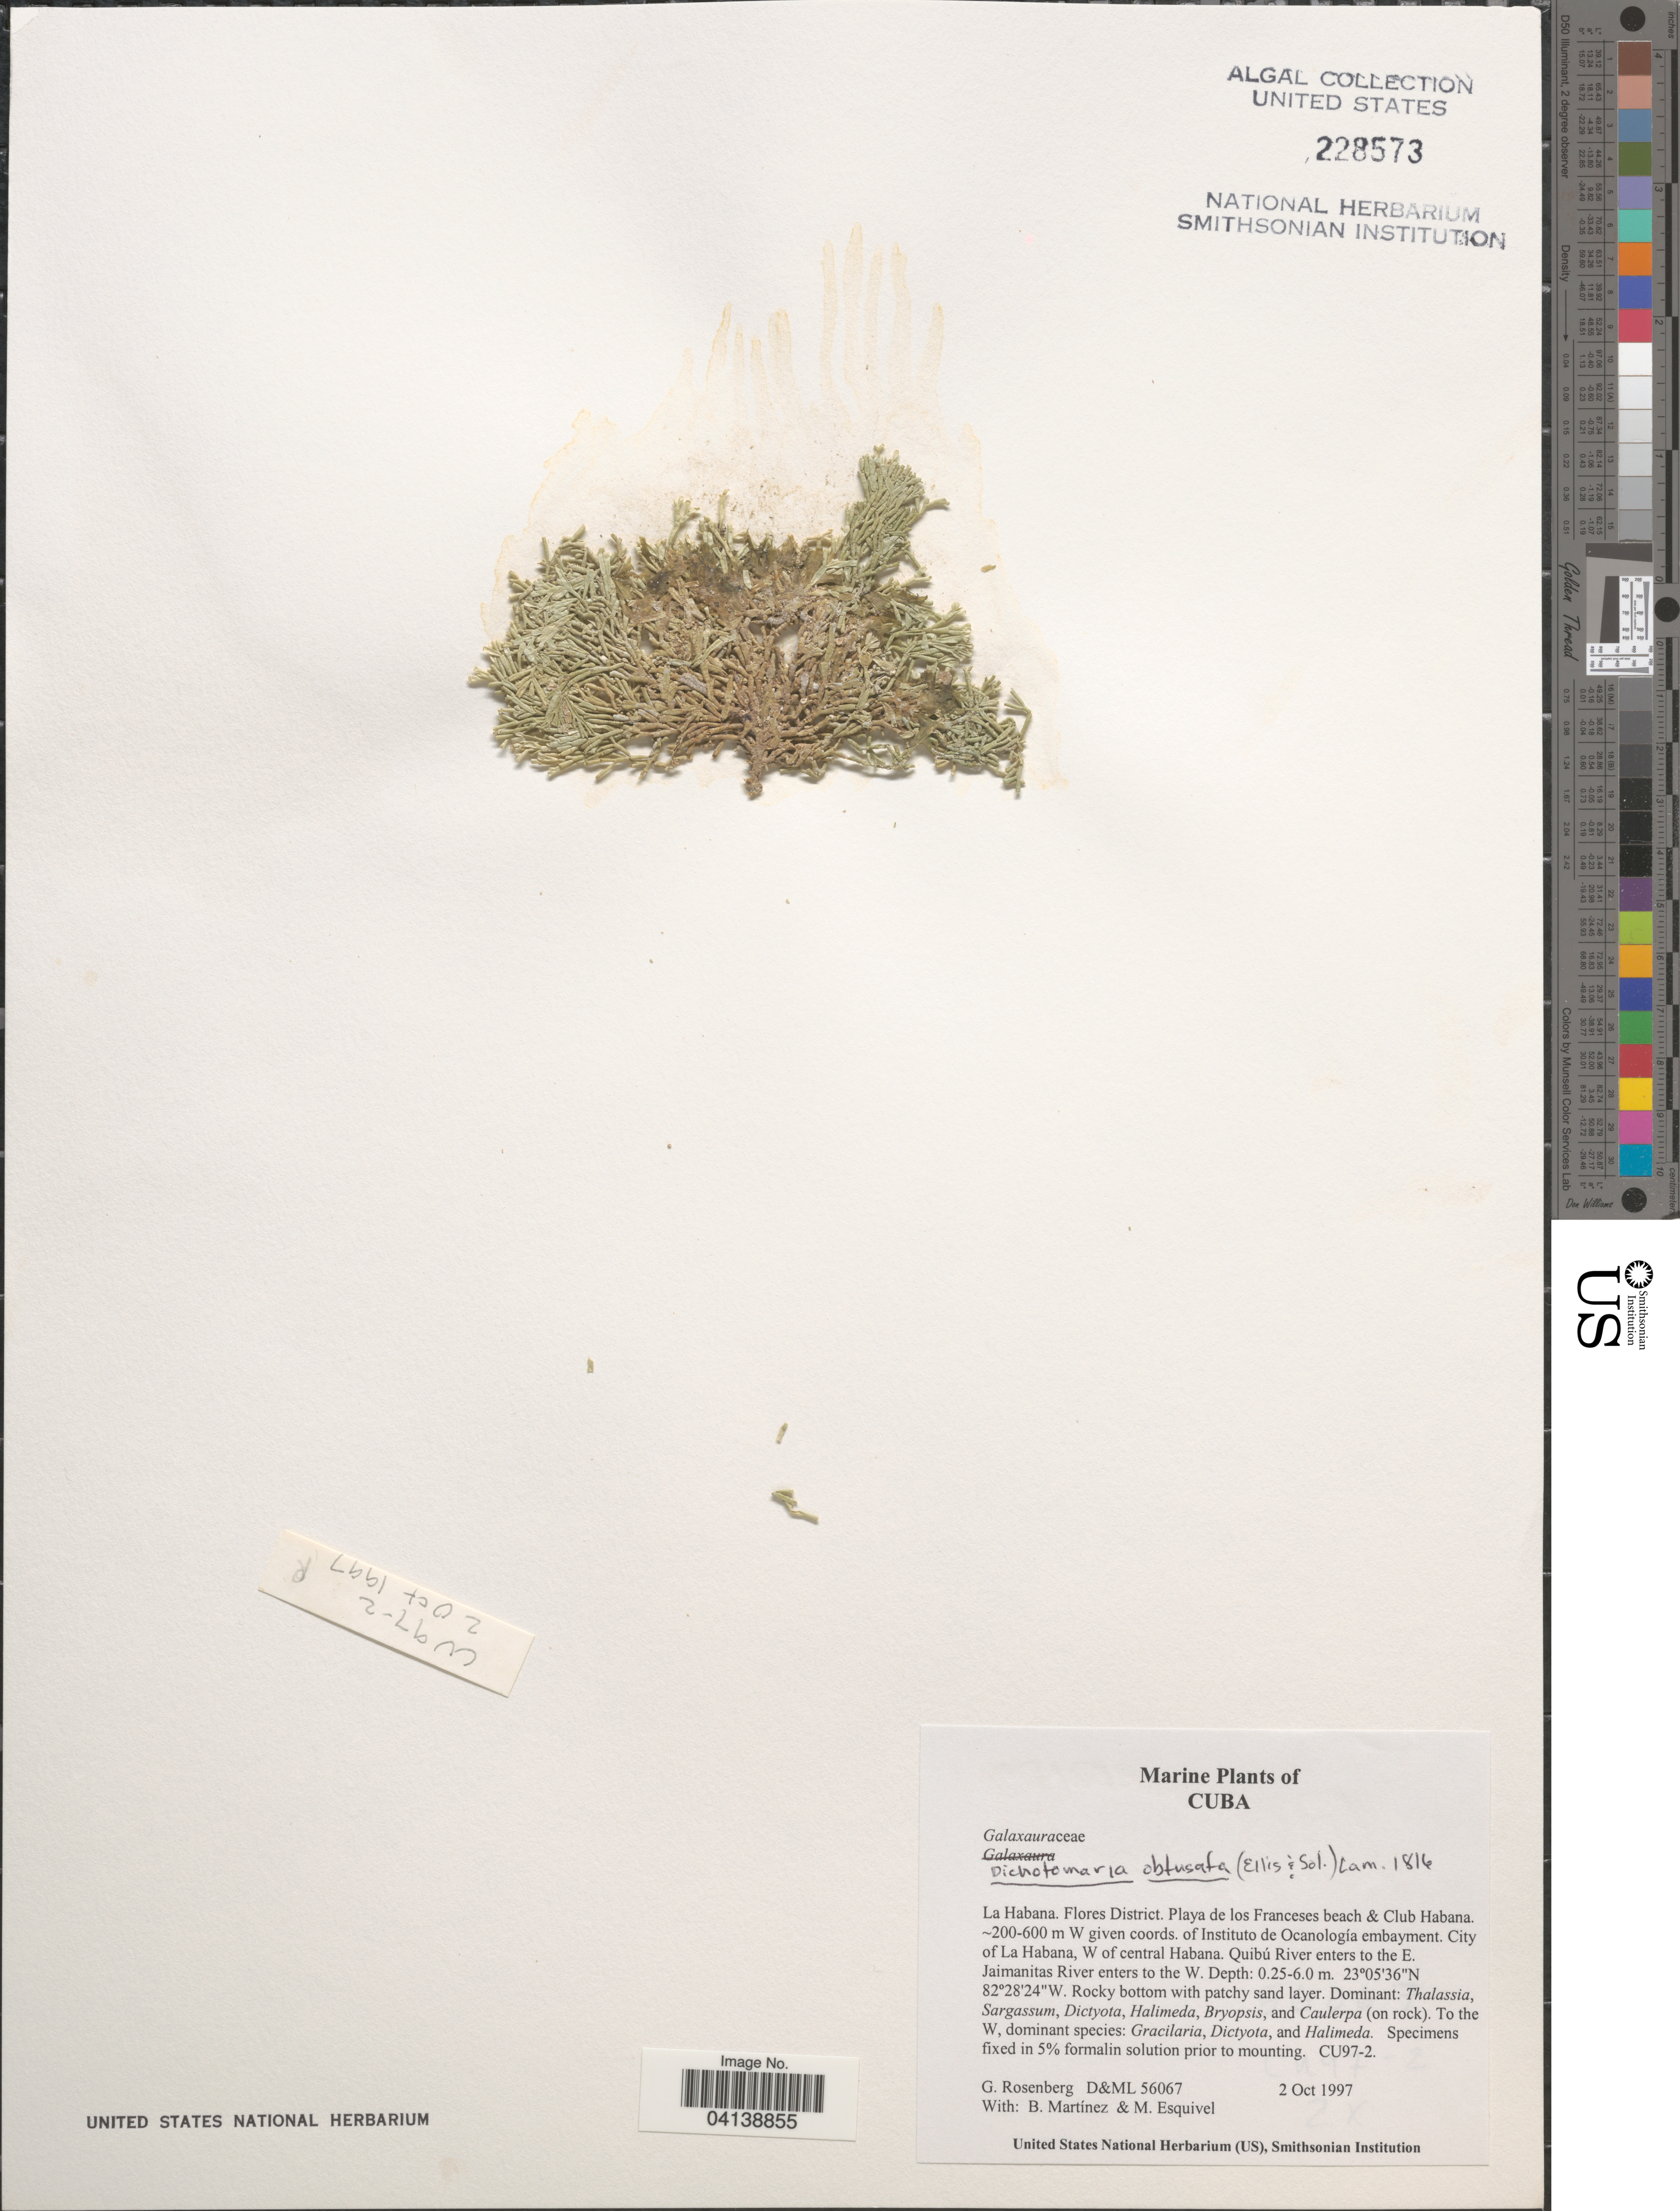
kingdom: Plantae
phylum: Rhodophyta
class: Florideophyceae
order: Nemaliales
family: Galaxauraceae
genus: Dichotomaria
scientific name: Dichotomaria obtusata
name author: (Ellis & Sol.) Lam.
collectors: G. Rosenberg, B. Martinez & M. Esquivel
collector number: D&ML56067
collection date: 1997-10-02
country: Cuba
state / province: La Habana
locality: Flores District. Playa de los Franceses beach & Club Habana. W given coords. of Instituto de Oceanología embayment. City of La Habana, W of central Havana. Quibú River enters to the E. Jaimanitas River enters to the W.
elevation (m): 200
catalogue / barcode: US 228573